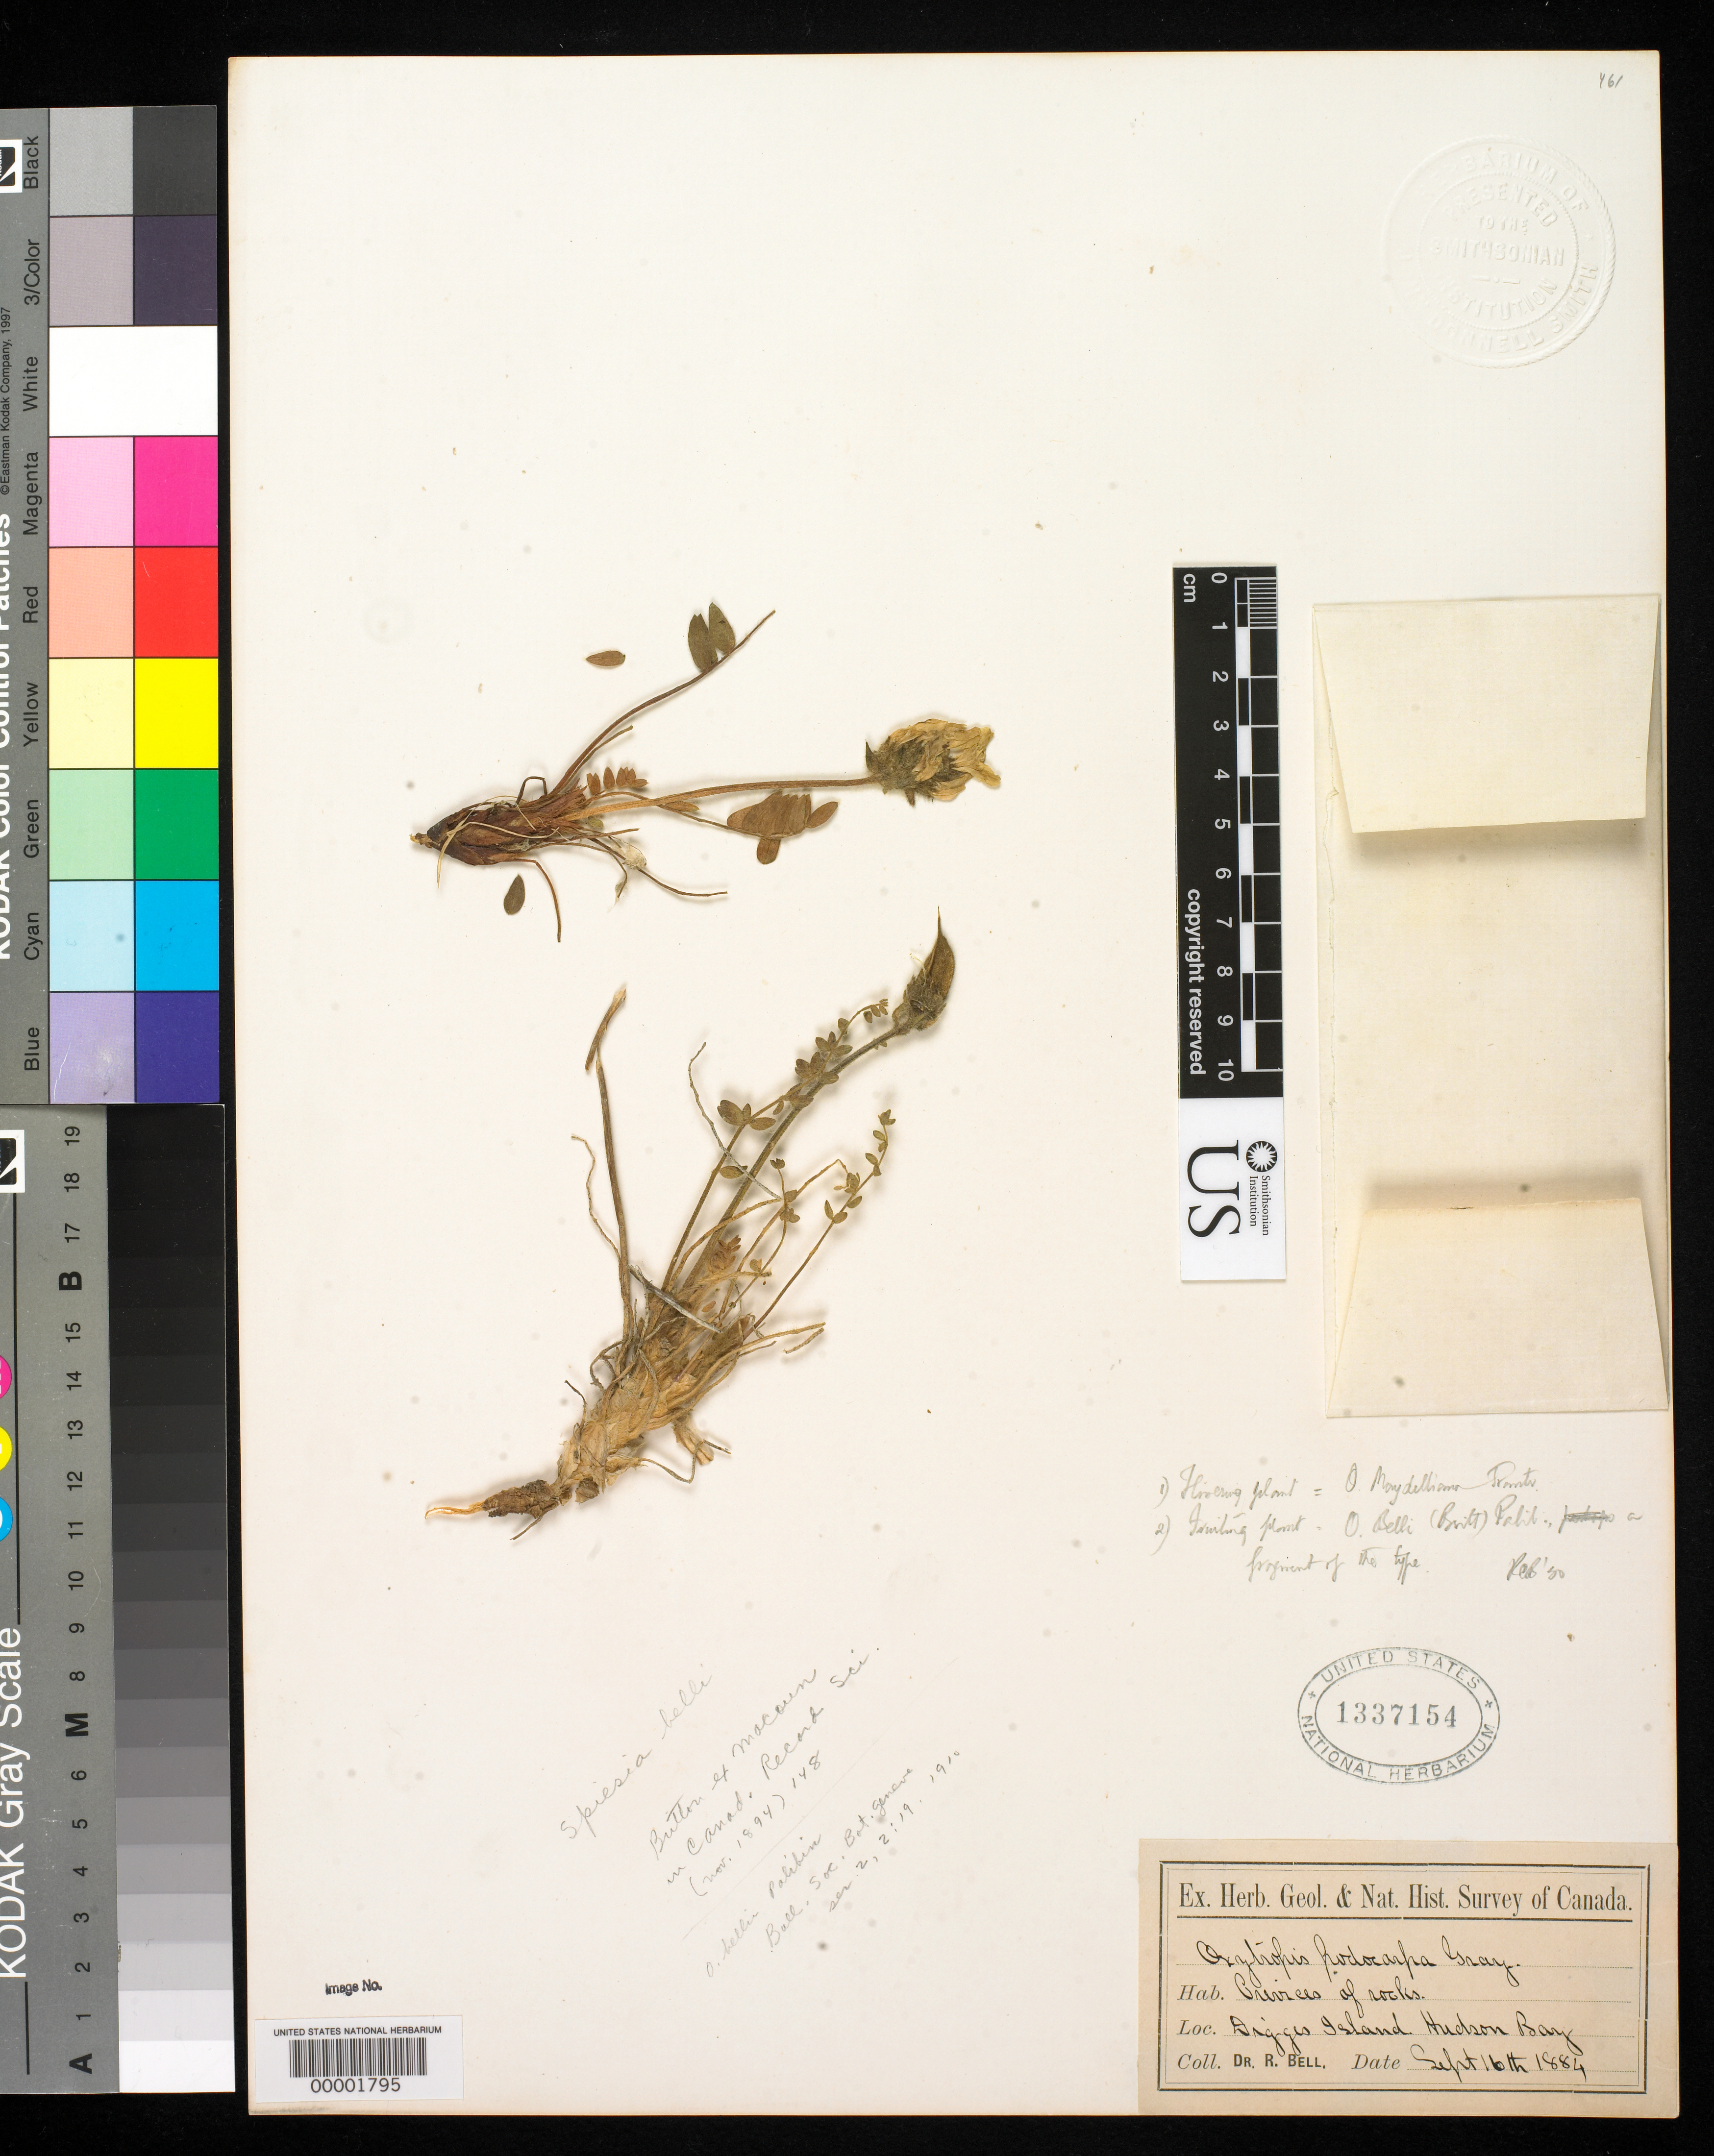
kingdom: Plantae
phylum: Tracheophyta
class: Magnoliopsida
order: Fabales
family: Fabaceae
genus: Spiesia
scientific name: Spiesia bellii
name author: Britton ex Macoun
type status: Type Collection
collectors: R. Bell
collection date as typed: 16 Sep 1884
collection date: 1884-09-16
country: Canada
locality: Hudson Bay region.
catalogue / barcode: US 1337154